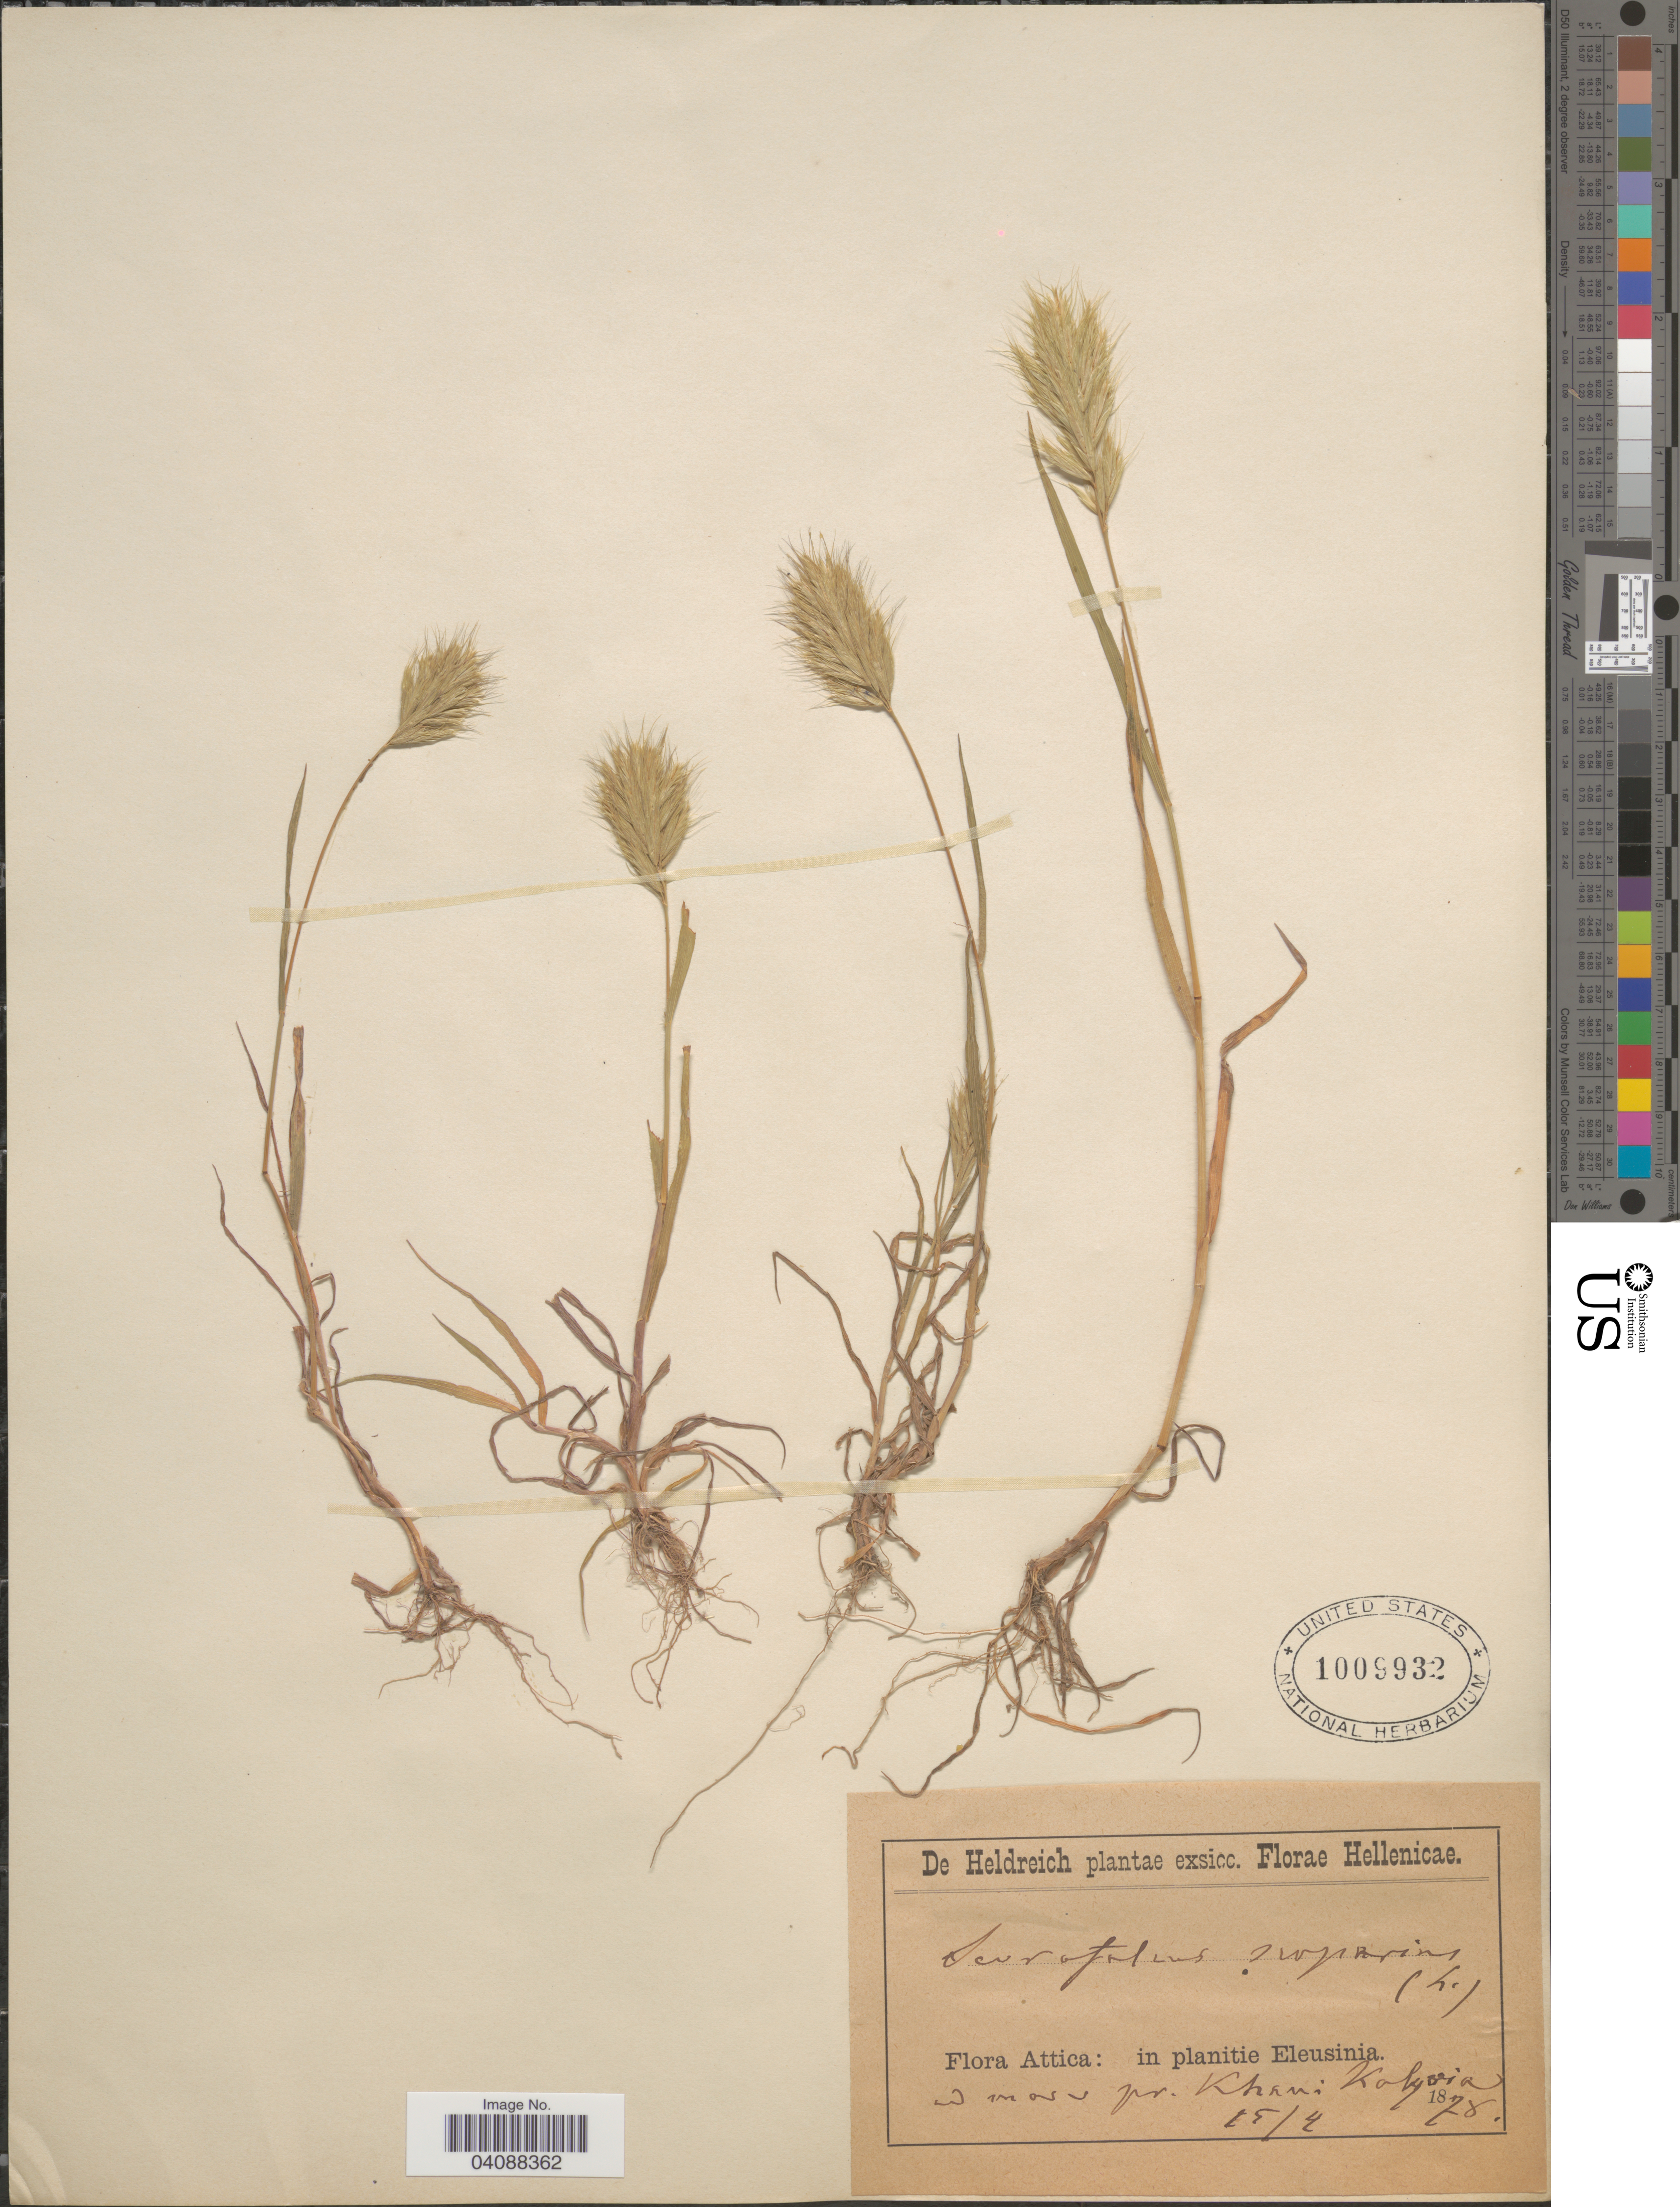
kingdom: Plantae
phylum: Tracheophyta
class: Liliopsida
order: Poales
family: Poaceae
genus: Bromus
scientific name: Bromus scoparius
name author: L.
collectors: -. De Heldreich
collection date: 1878-04-15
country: Greece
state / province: Attica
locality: Hellenicae. In planitie Eleusinia. Ad moss pr. Khani Kolyvia.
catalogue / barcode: US 1009932